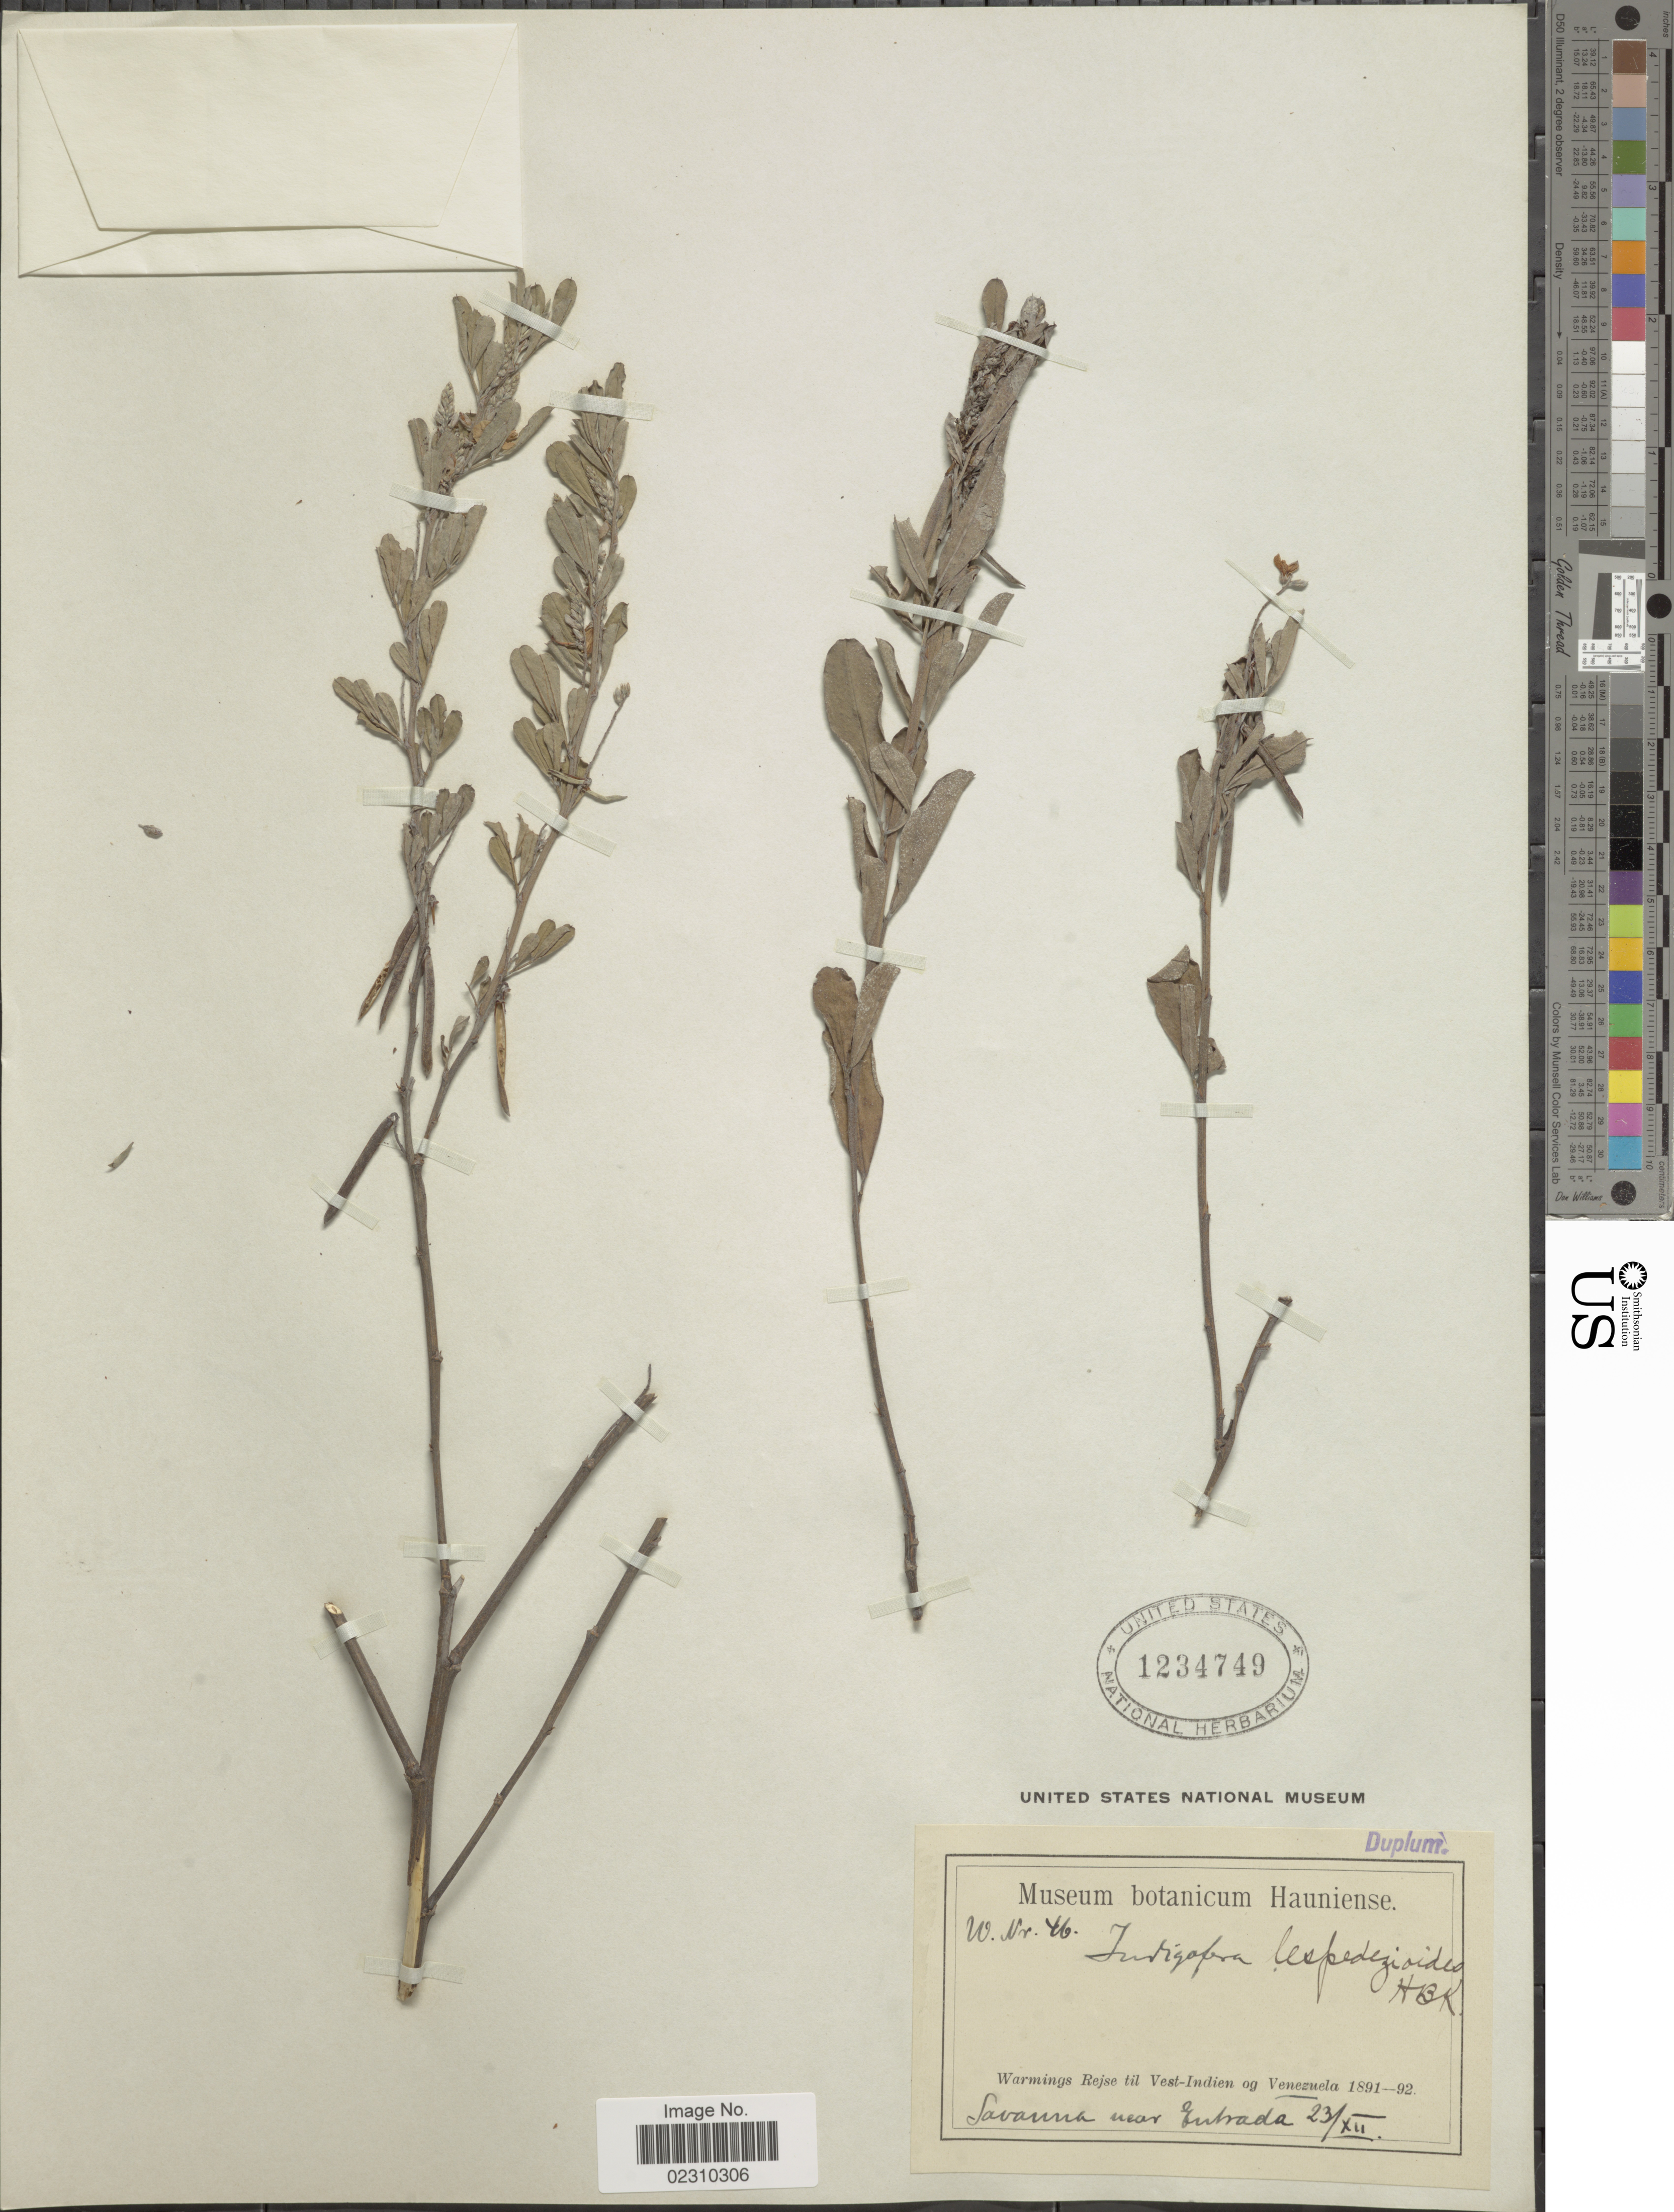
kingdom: Plantae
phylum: Tracheophyta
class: Magnoliopsida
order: Fabales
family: Fabaceae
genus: Indigofera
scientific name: Indigofera lespedezioides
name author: Kunth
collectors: -. Warmings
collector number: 46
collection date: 1891-12-23/1892-12-23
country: Venezuela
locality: Savanna near Entradada.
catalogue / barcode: US 1234749